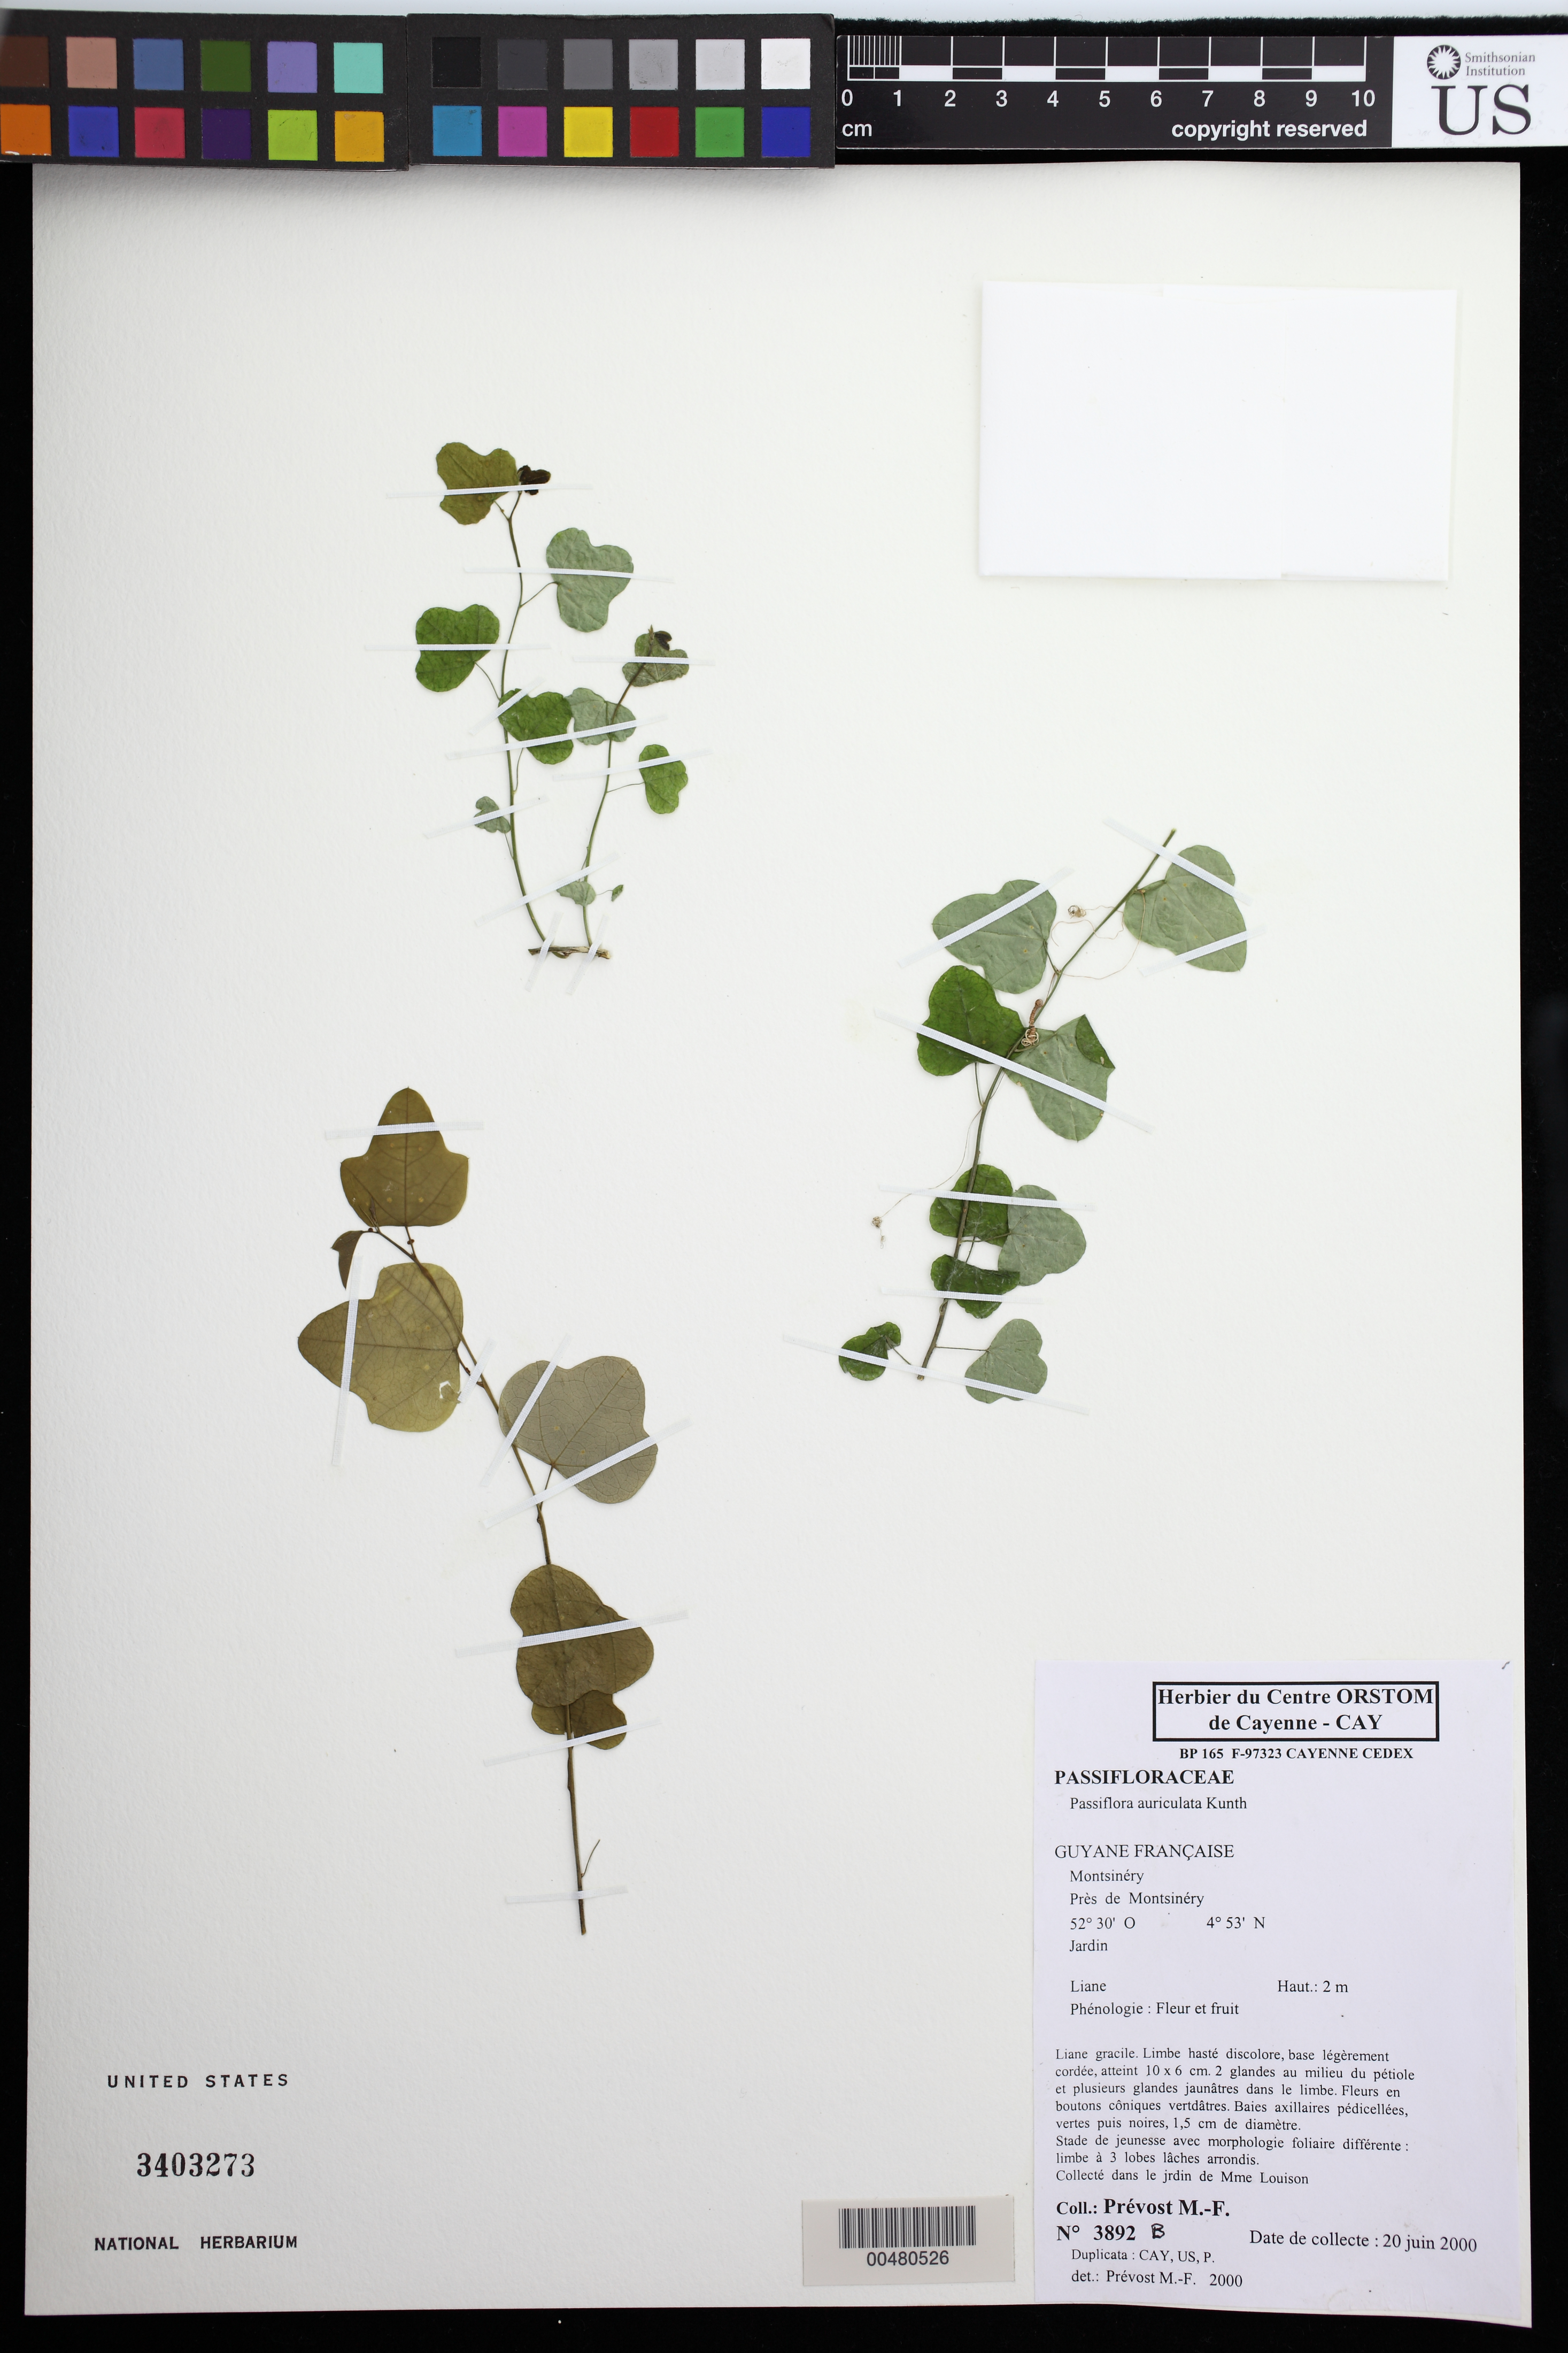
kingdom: Plantae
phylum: Tracheophyta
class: Magnoliopsida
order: Malpighiales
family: Passifloraceae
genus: Passiflora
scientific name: Passiflora auriculata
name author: Kunth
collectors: M.-F. Prévost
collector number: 3892 b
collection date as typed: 20-Jun-00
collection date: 2000-06-20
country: French Guiana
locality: Montsinéry, near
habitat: Jardin